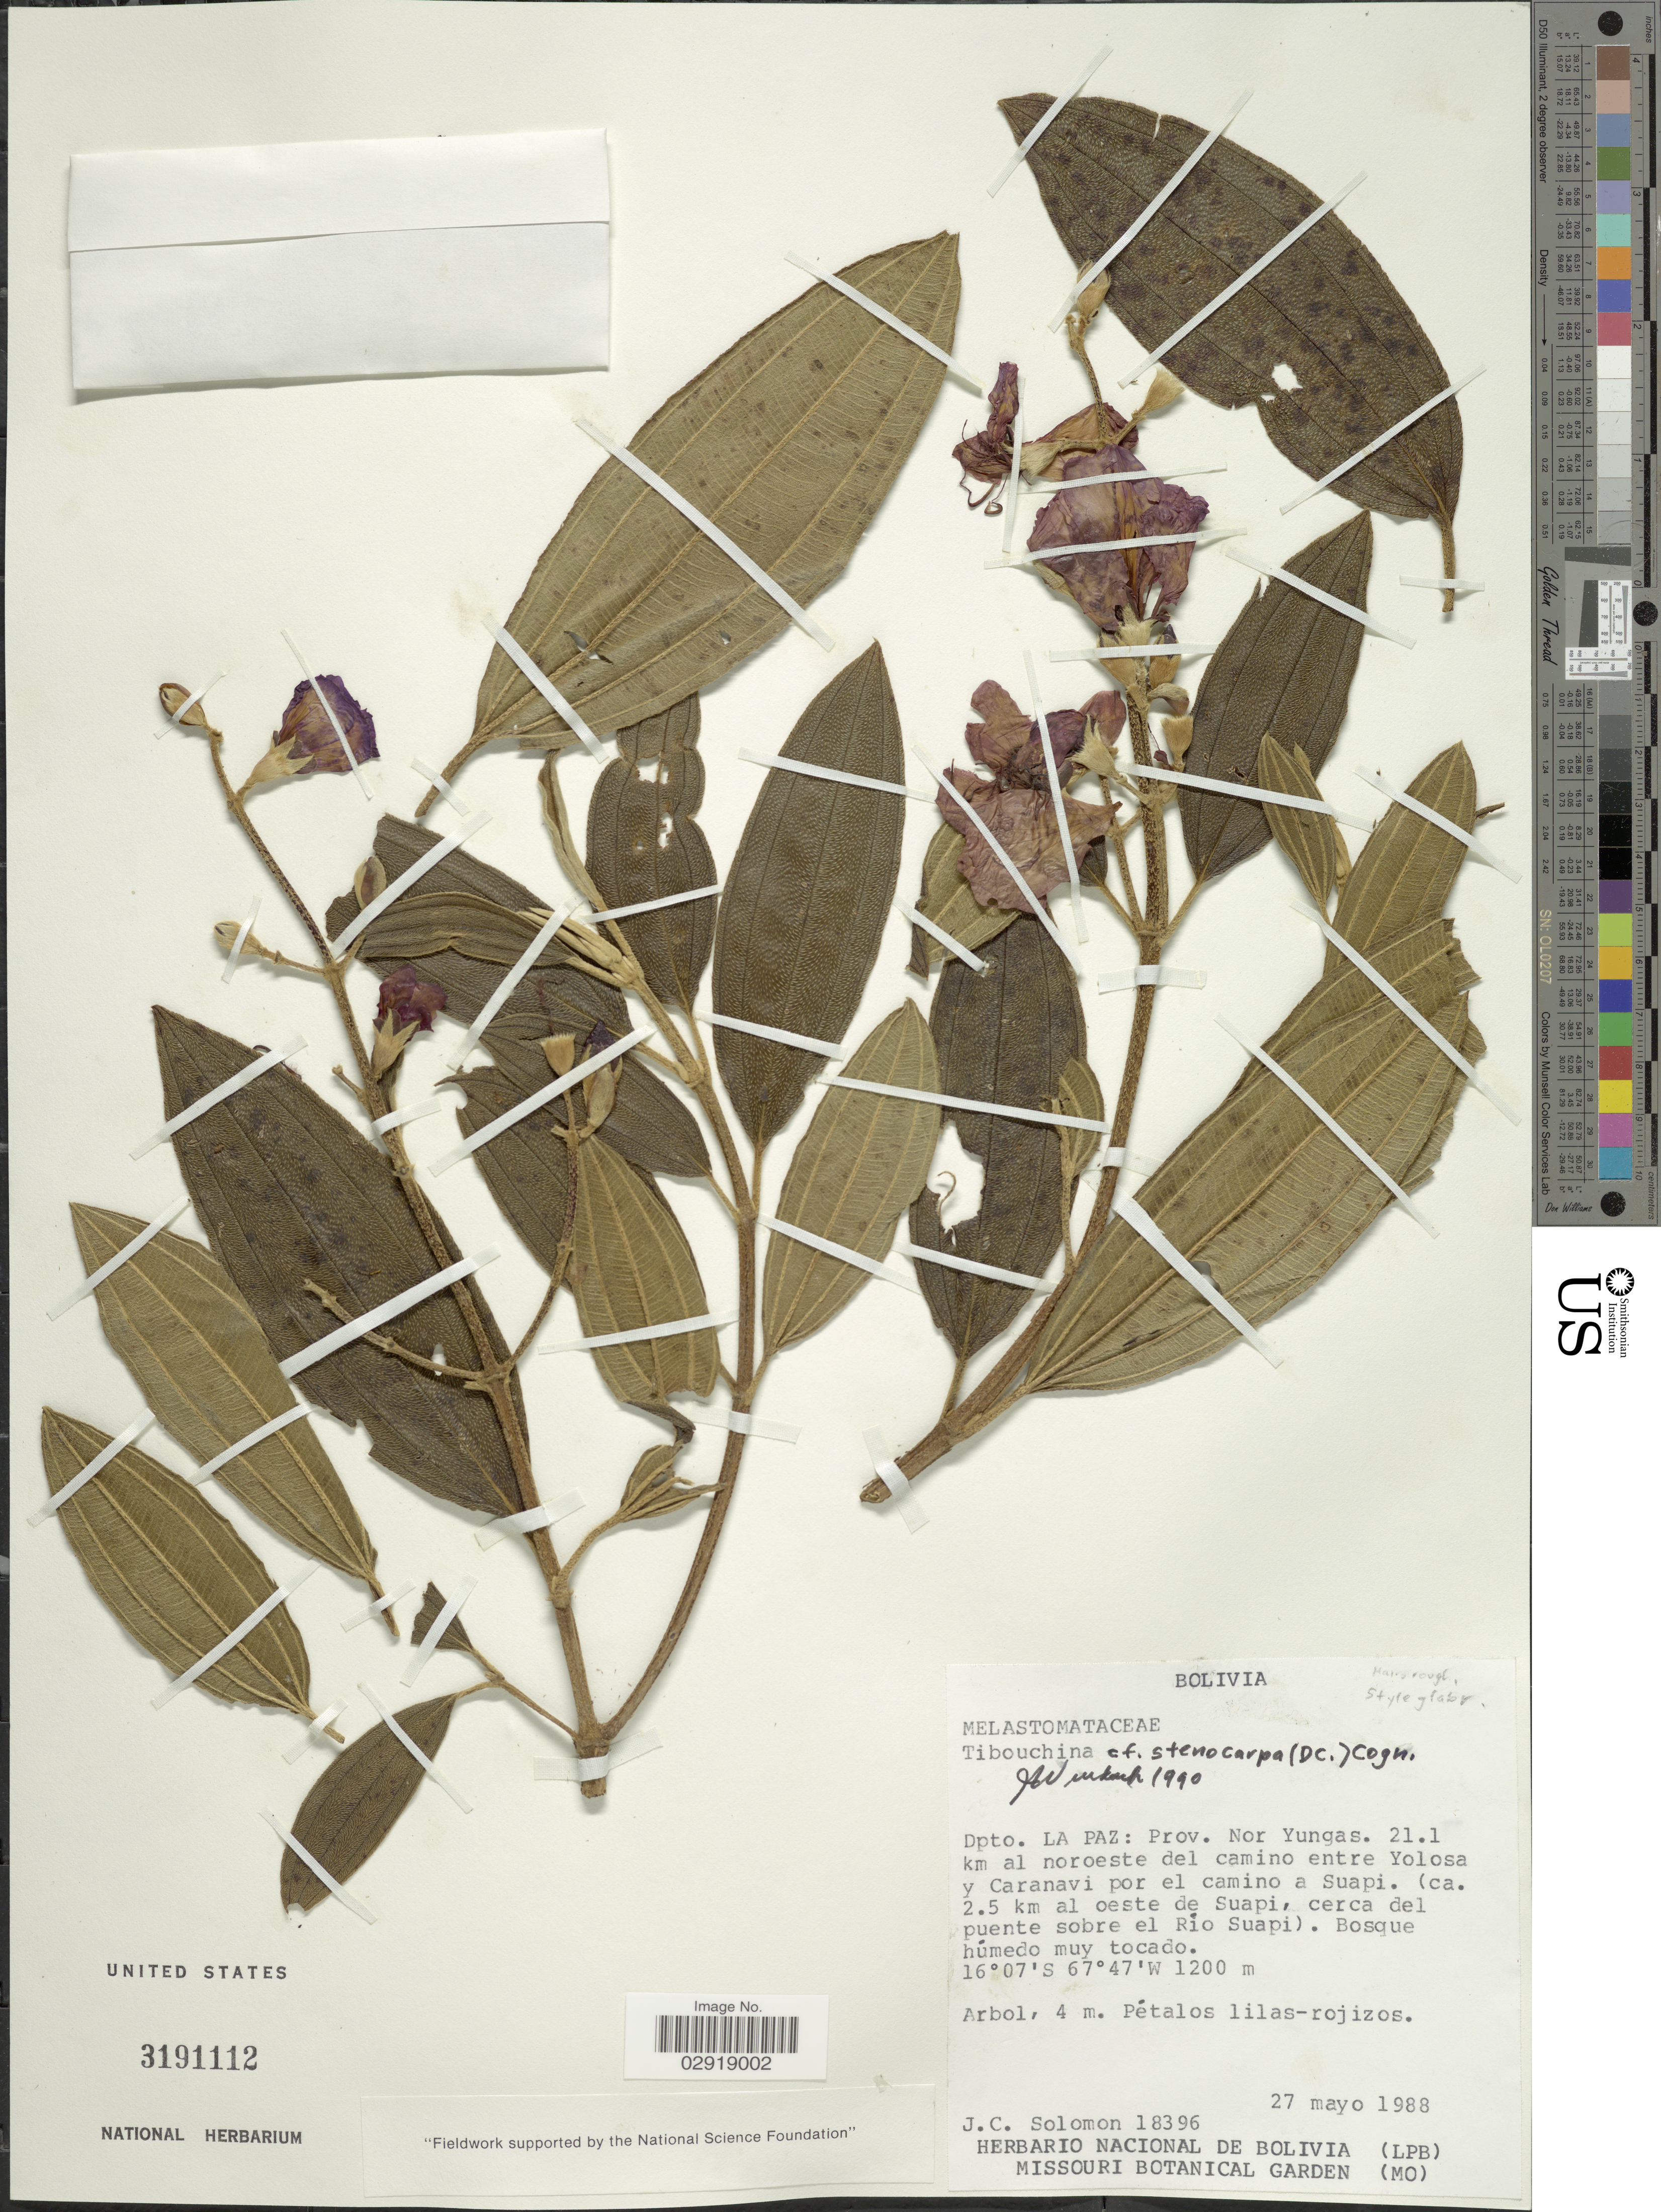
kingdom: Plantae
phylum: Tracheophyta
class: Magnoliopsida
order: Myrtales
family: Melastomataceae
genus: Pleroma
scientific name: Pleroma stenocarpum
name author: (DC.) Triana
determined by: Claros, A. F.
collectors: J. C. Solomon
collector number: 18396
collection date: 1988-05-27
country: Bolivia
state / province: La Paz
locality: Dpto. La Paz: Prov. Nor Yungas. 21.1 km al noroeste del camino entre Yolosa y Caranavi por el camino a Suapi. (ca. 2.5 km al oeste de Suapi, cerca del puente sobre el Rio Suapi).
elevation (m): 1200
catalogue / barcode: US 3191112